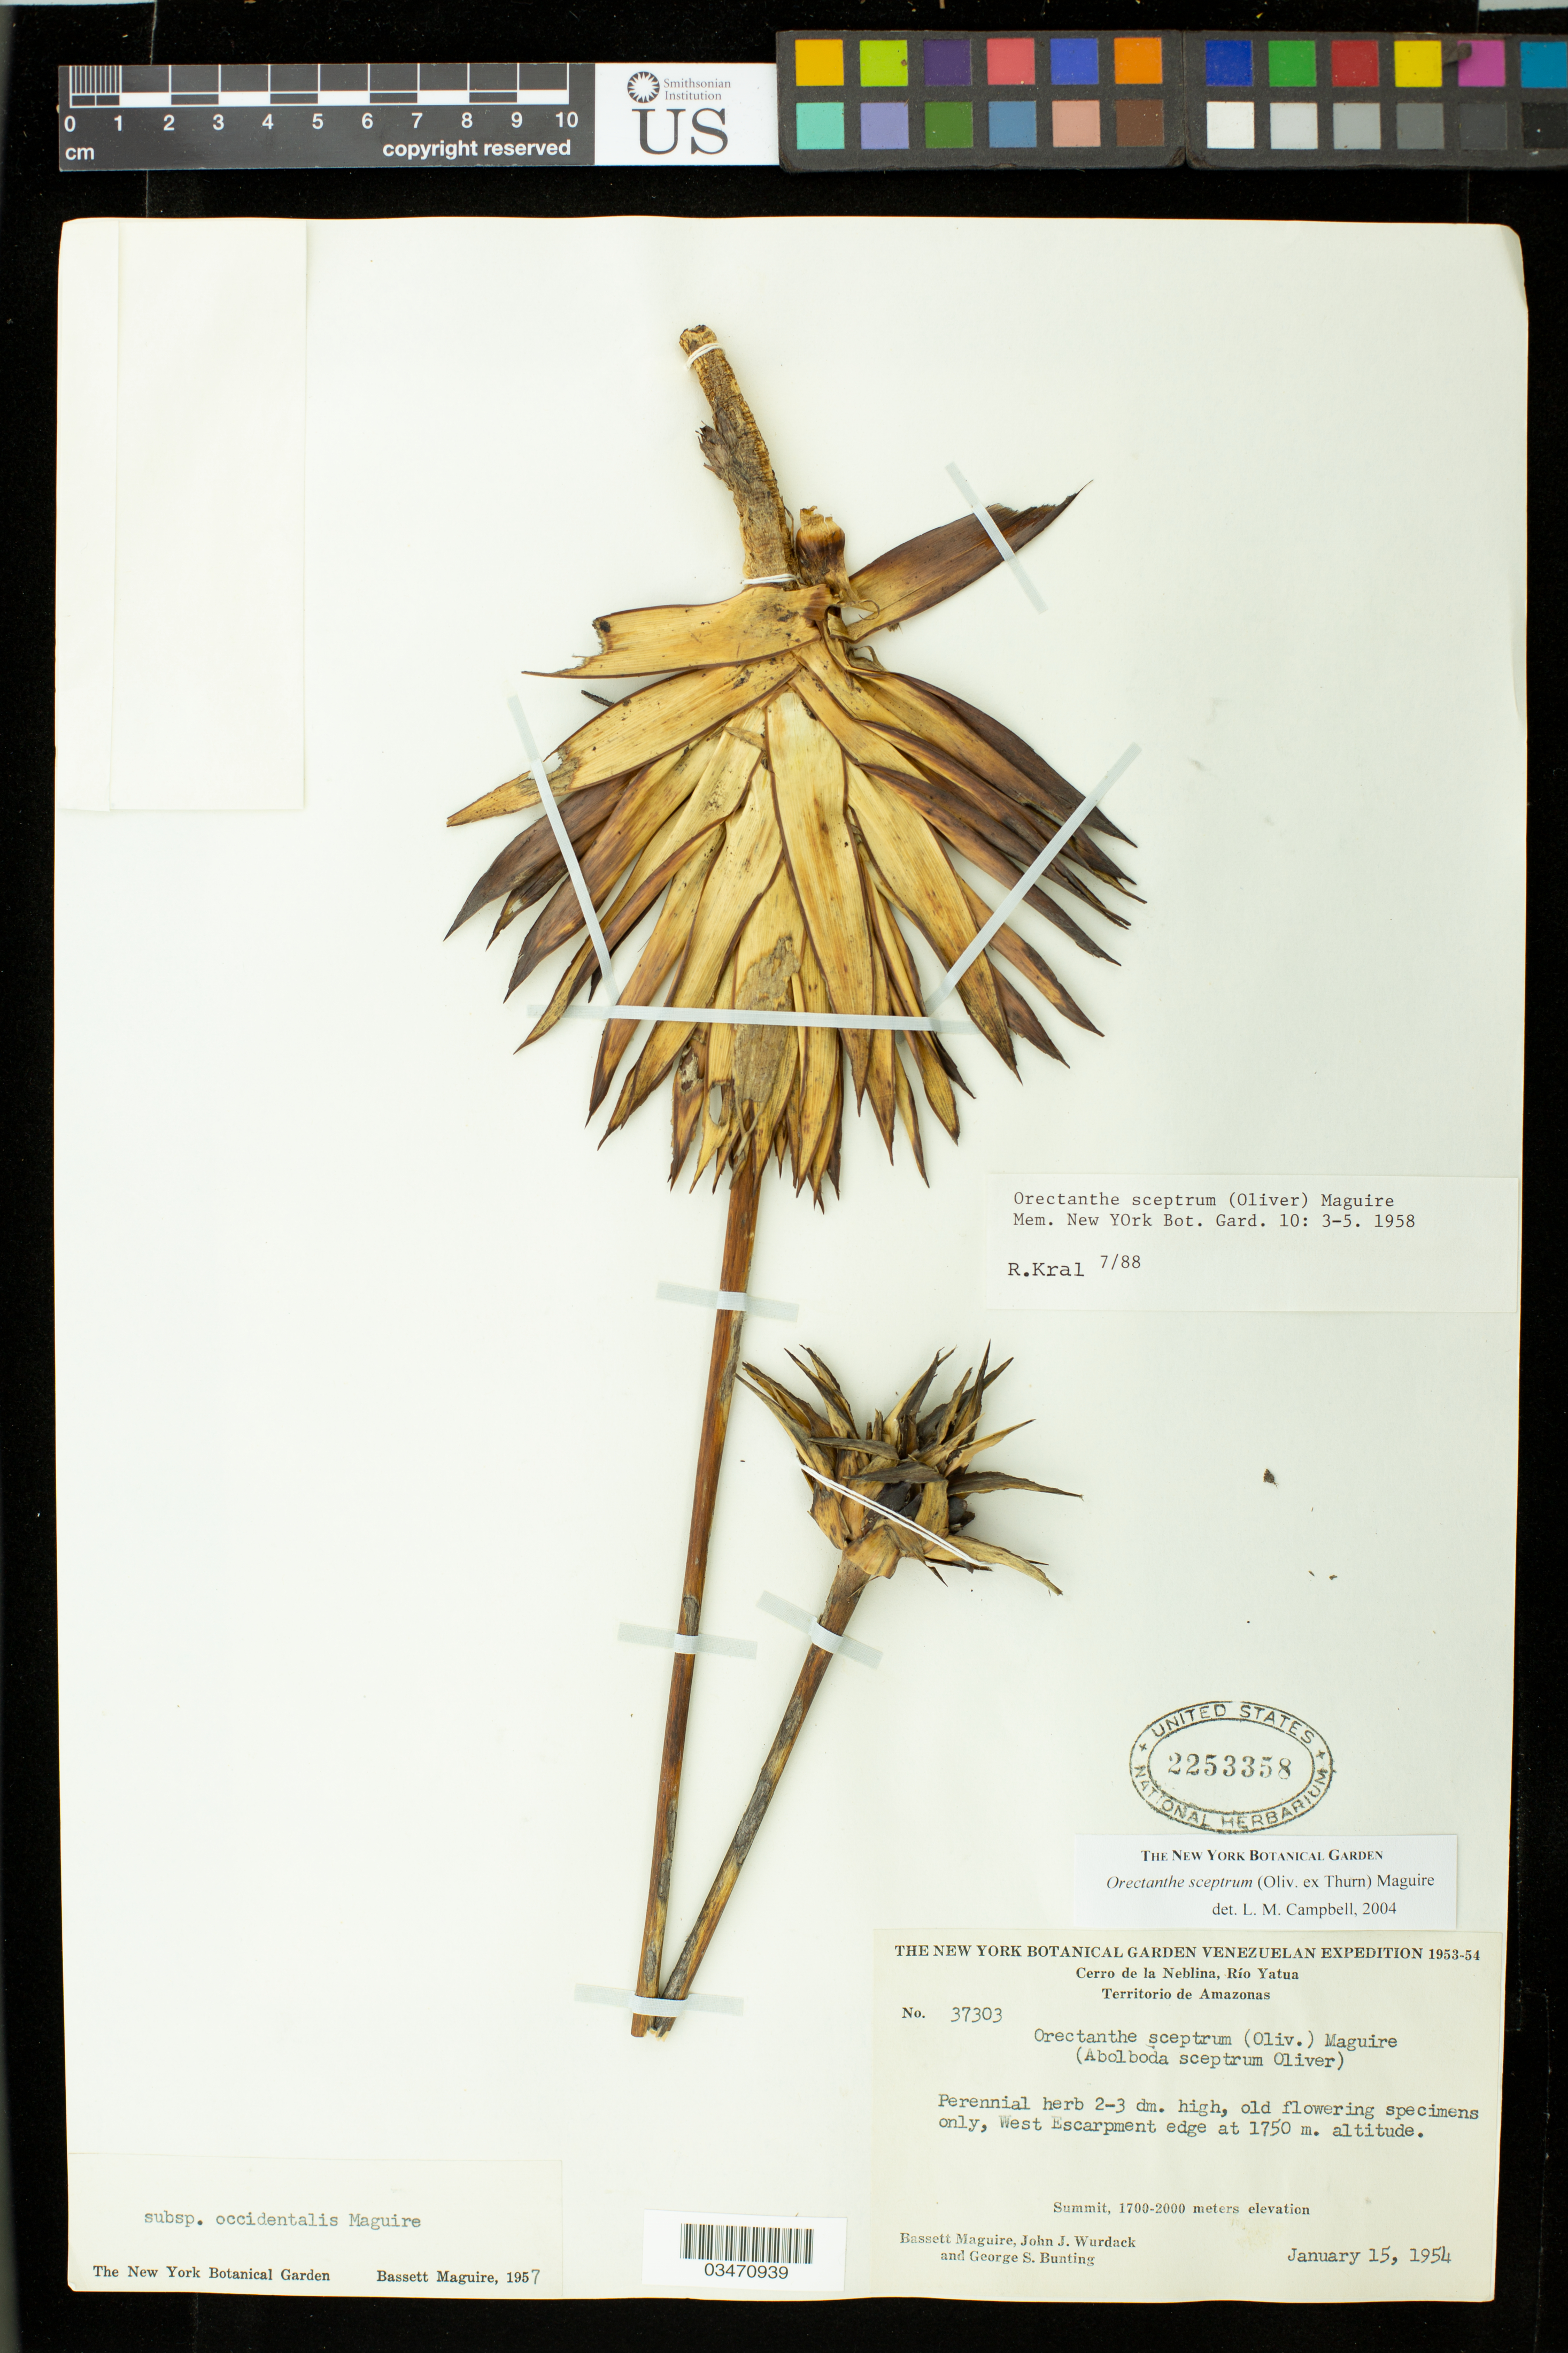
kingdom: Plantae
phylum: Tracheophyta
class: Liliopsida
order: Poales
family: Xyridaceae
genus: Orectanthe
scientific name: Orectanthe sceptrum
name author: (Oliv.) Maguire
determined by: Campbell, L. M.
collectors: B. Maguire, J. J. Wurdack & G. S. Bunting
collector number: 37303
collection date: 1954-01-15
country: Venezuela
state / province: Amazonas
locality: Cerro de La Neblina, Rio Yatua. West Escarpment edge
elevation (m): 1750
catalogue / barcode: US 2253358